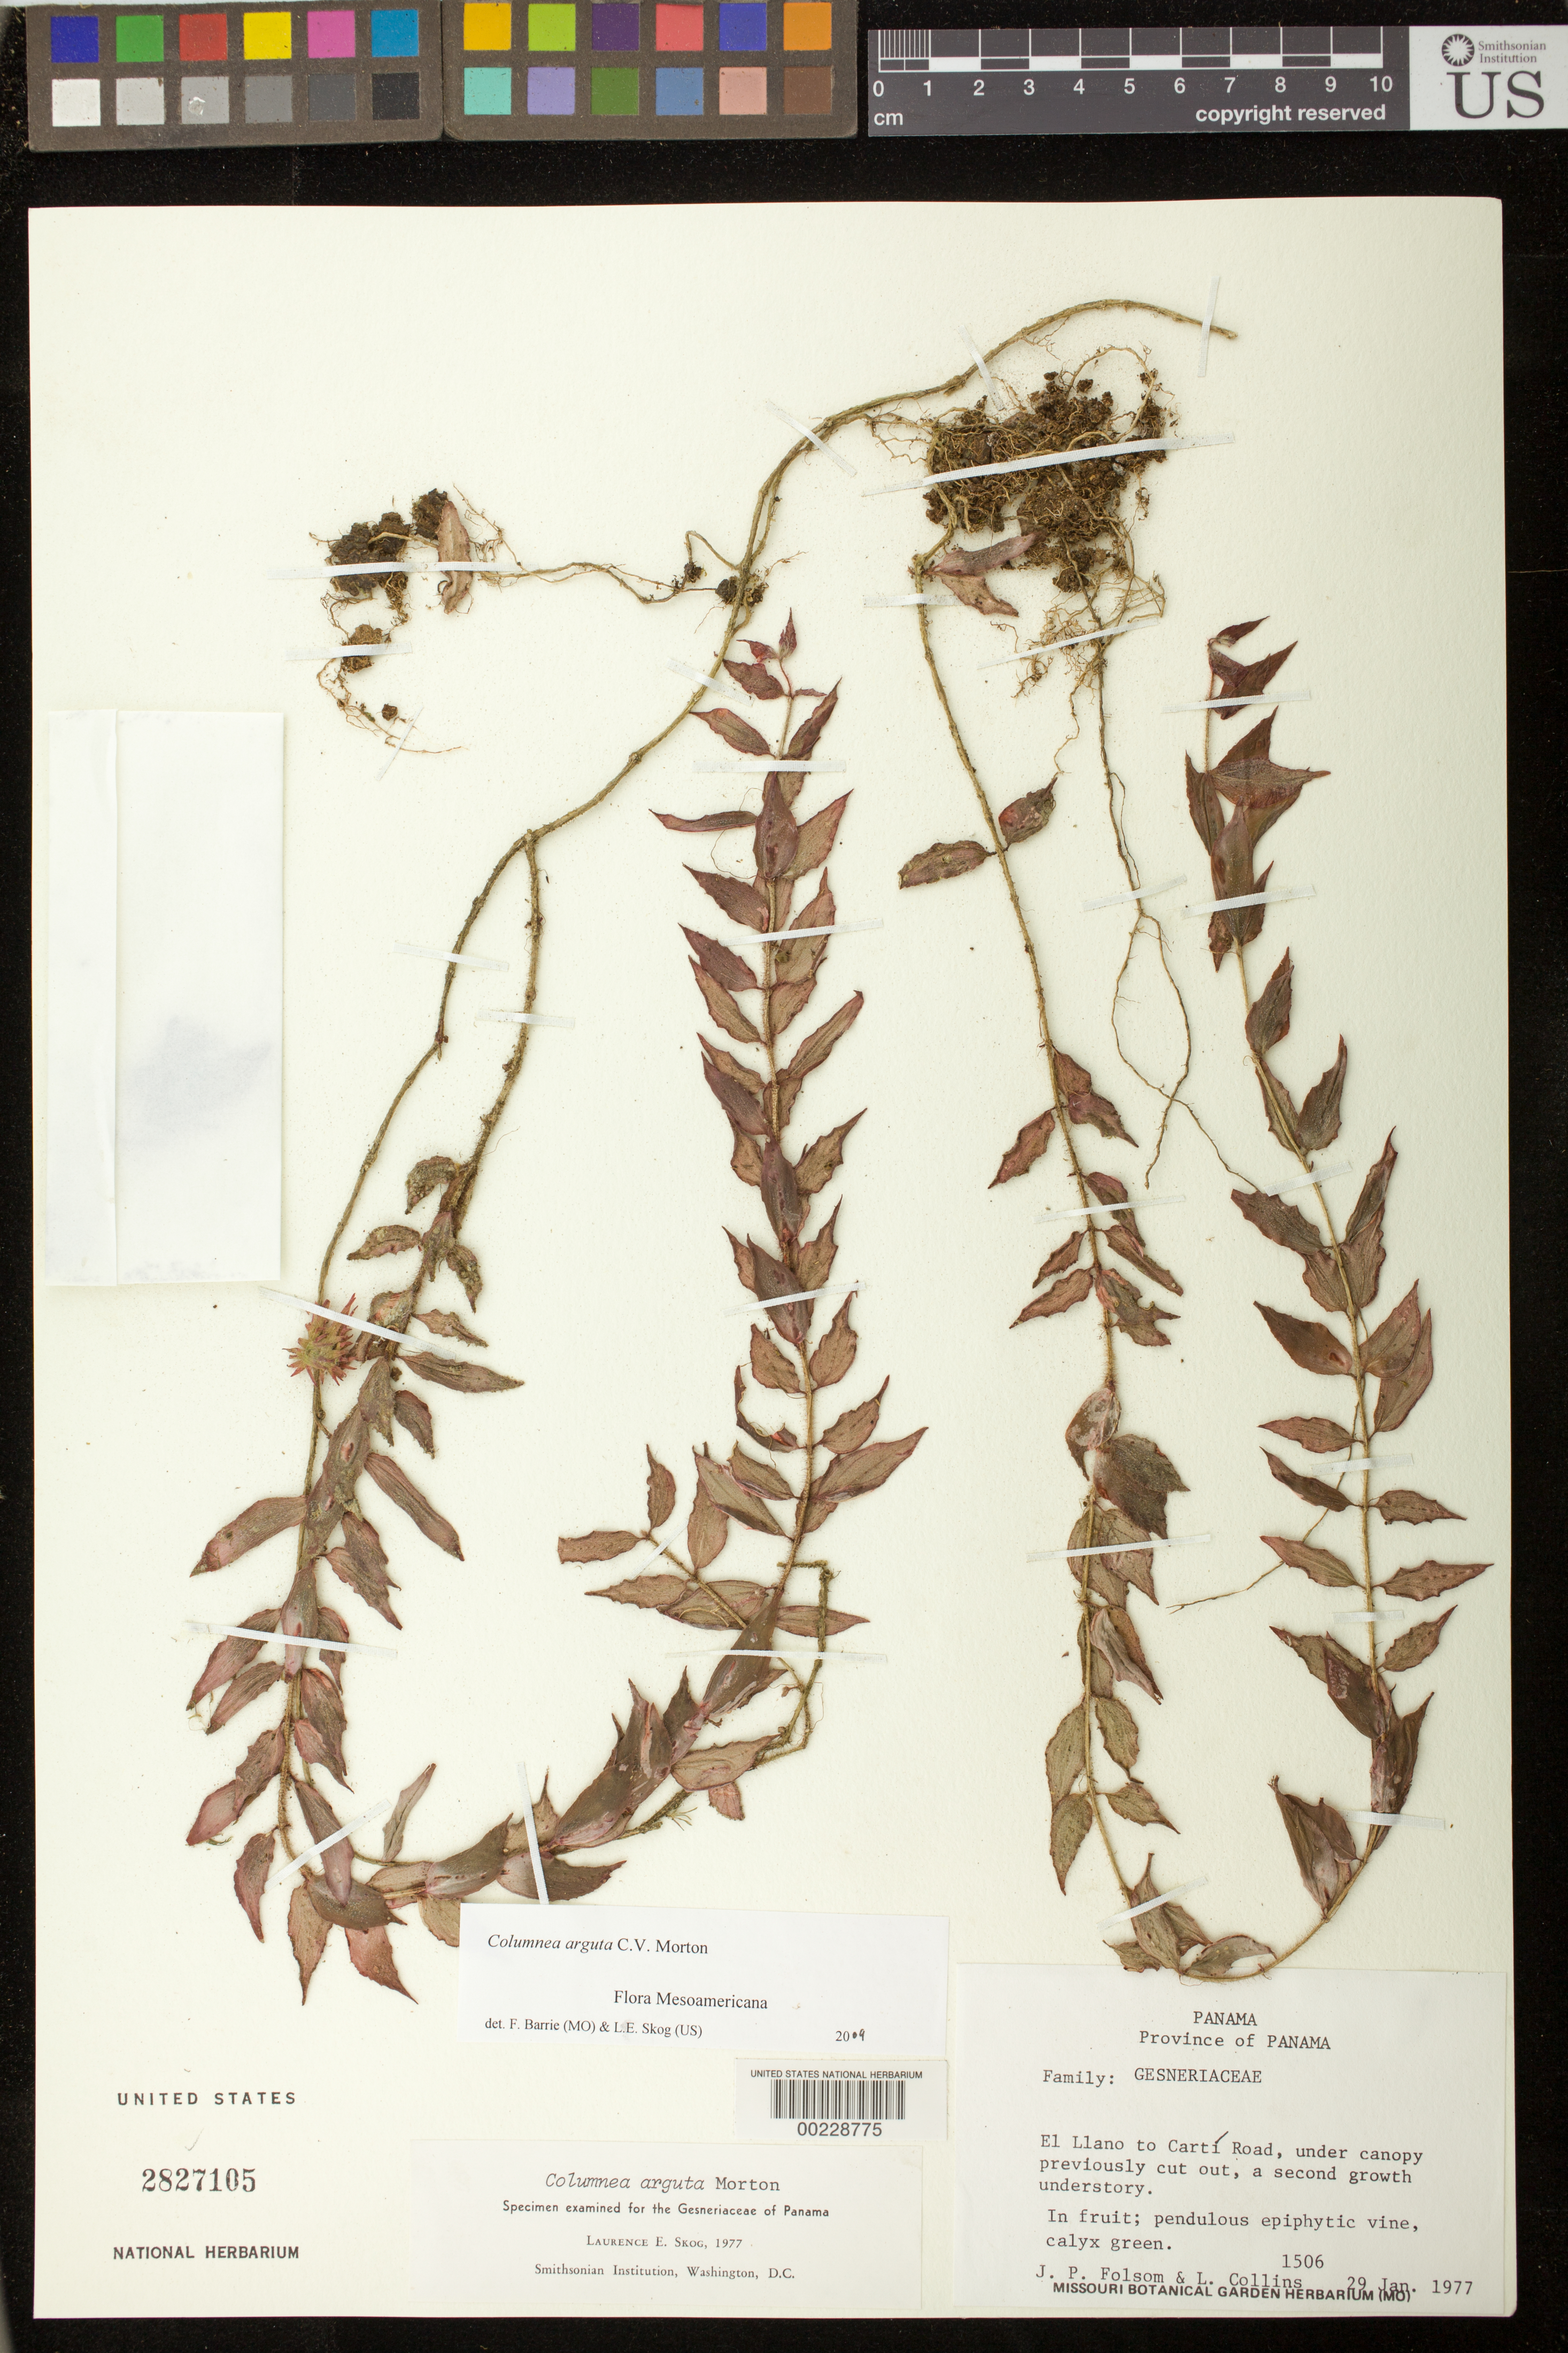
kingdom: Plantae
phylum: Tracheophyta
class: Magnoliopsida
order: Lamiales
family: Gesneriaceae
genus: Columnea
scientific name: Columnea arguta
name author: C.V. Morton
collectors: J. P. Folsom & L. Collins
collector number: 1506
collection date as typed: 29 Jan 1977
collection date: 1977-01-29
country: Panama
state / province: Panamá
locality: El Llano to Carti road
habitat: Under canopy previously cut out, a second growth understory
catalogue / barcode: US 2827105